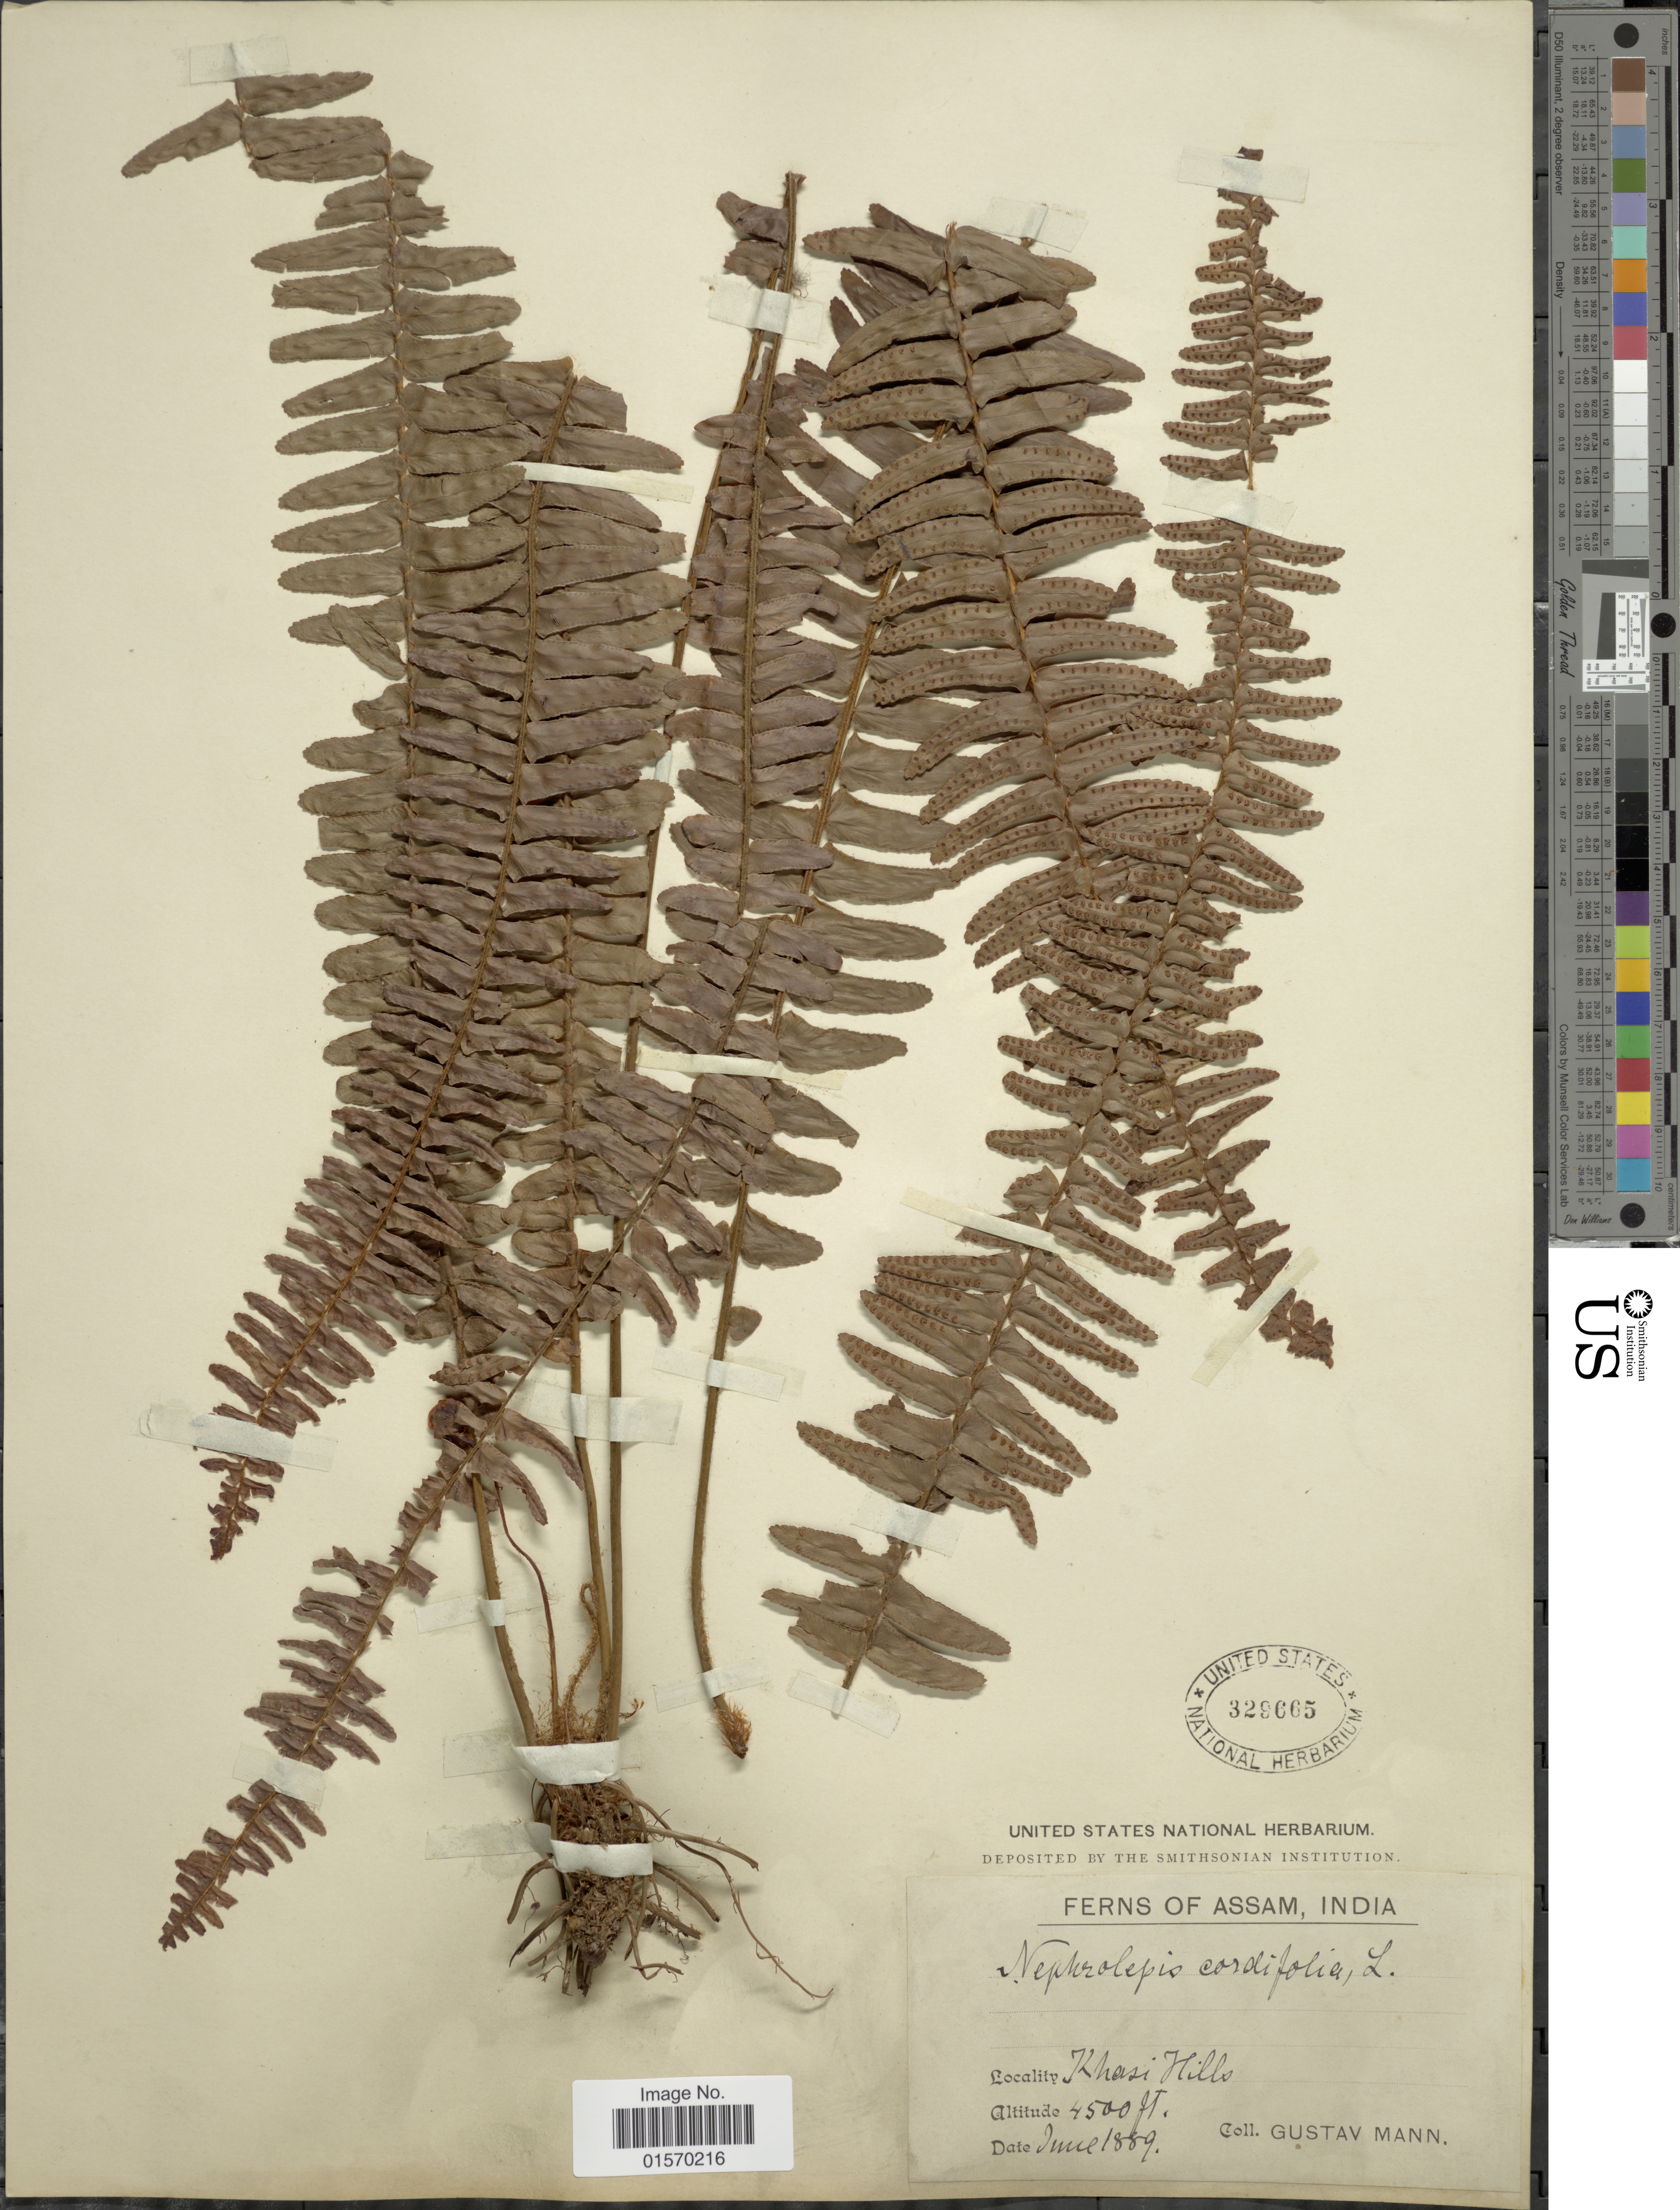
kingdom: Plantae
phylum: Tracheophyta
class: Polypodiopsida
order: Polypodiales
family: Nephrolepidaceae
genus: Nephrolepis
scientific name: Nephrolepis cordifolia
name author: (L.) C. Presl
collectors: G. Mann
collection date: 1889-06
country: India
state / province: Meghalaya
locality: Khasi Hills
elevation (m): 1372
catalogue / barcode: US 329605